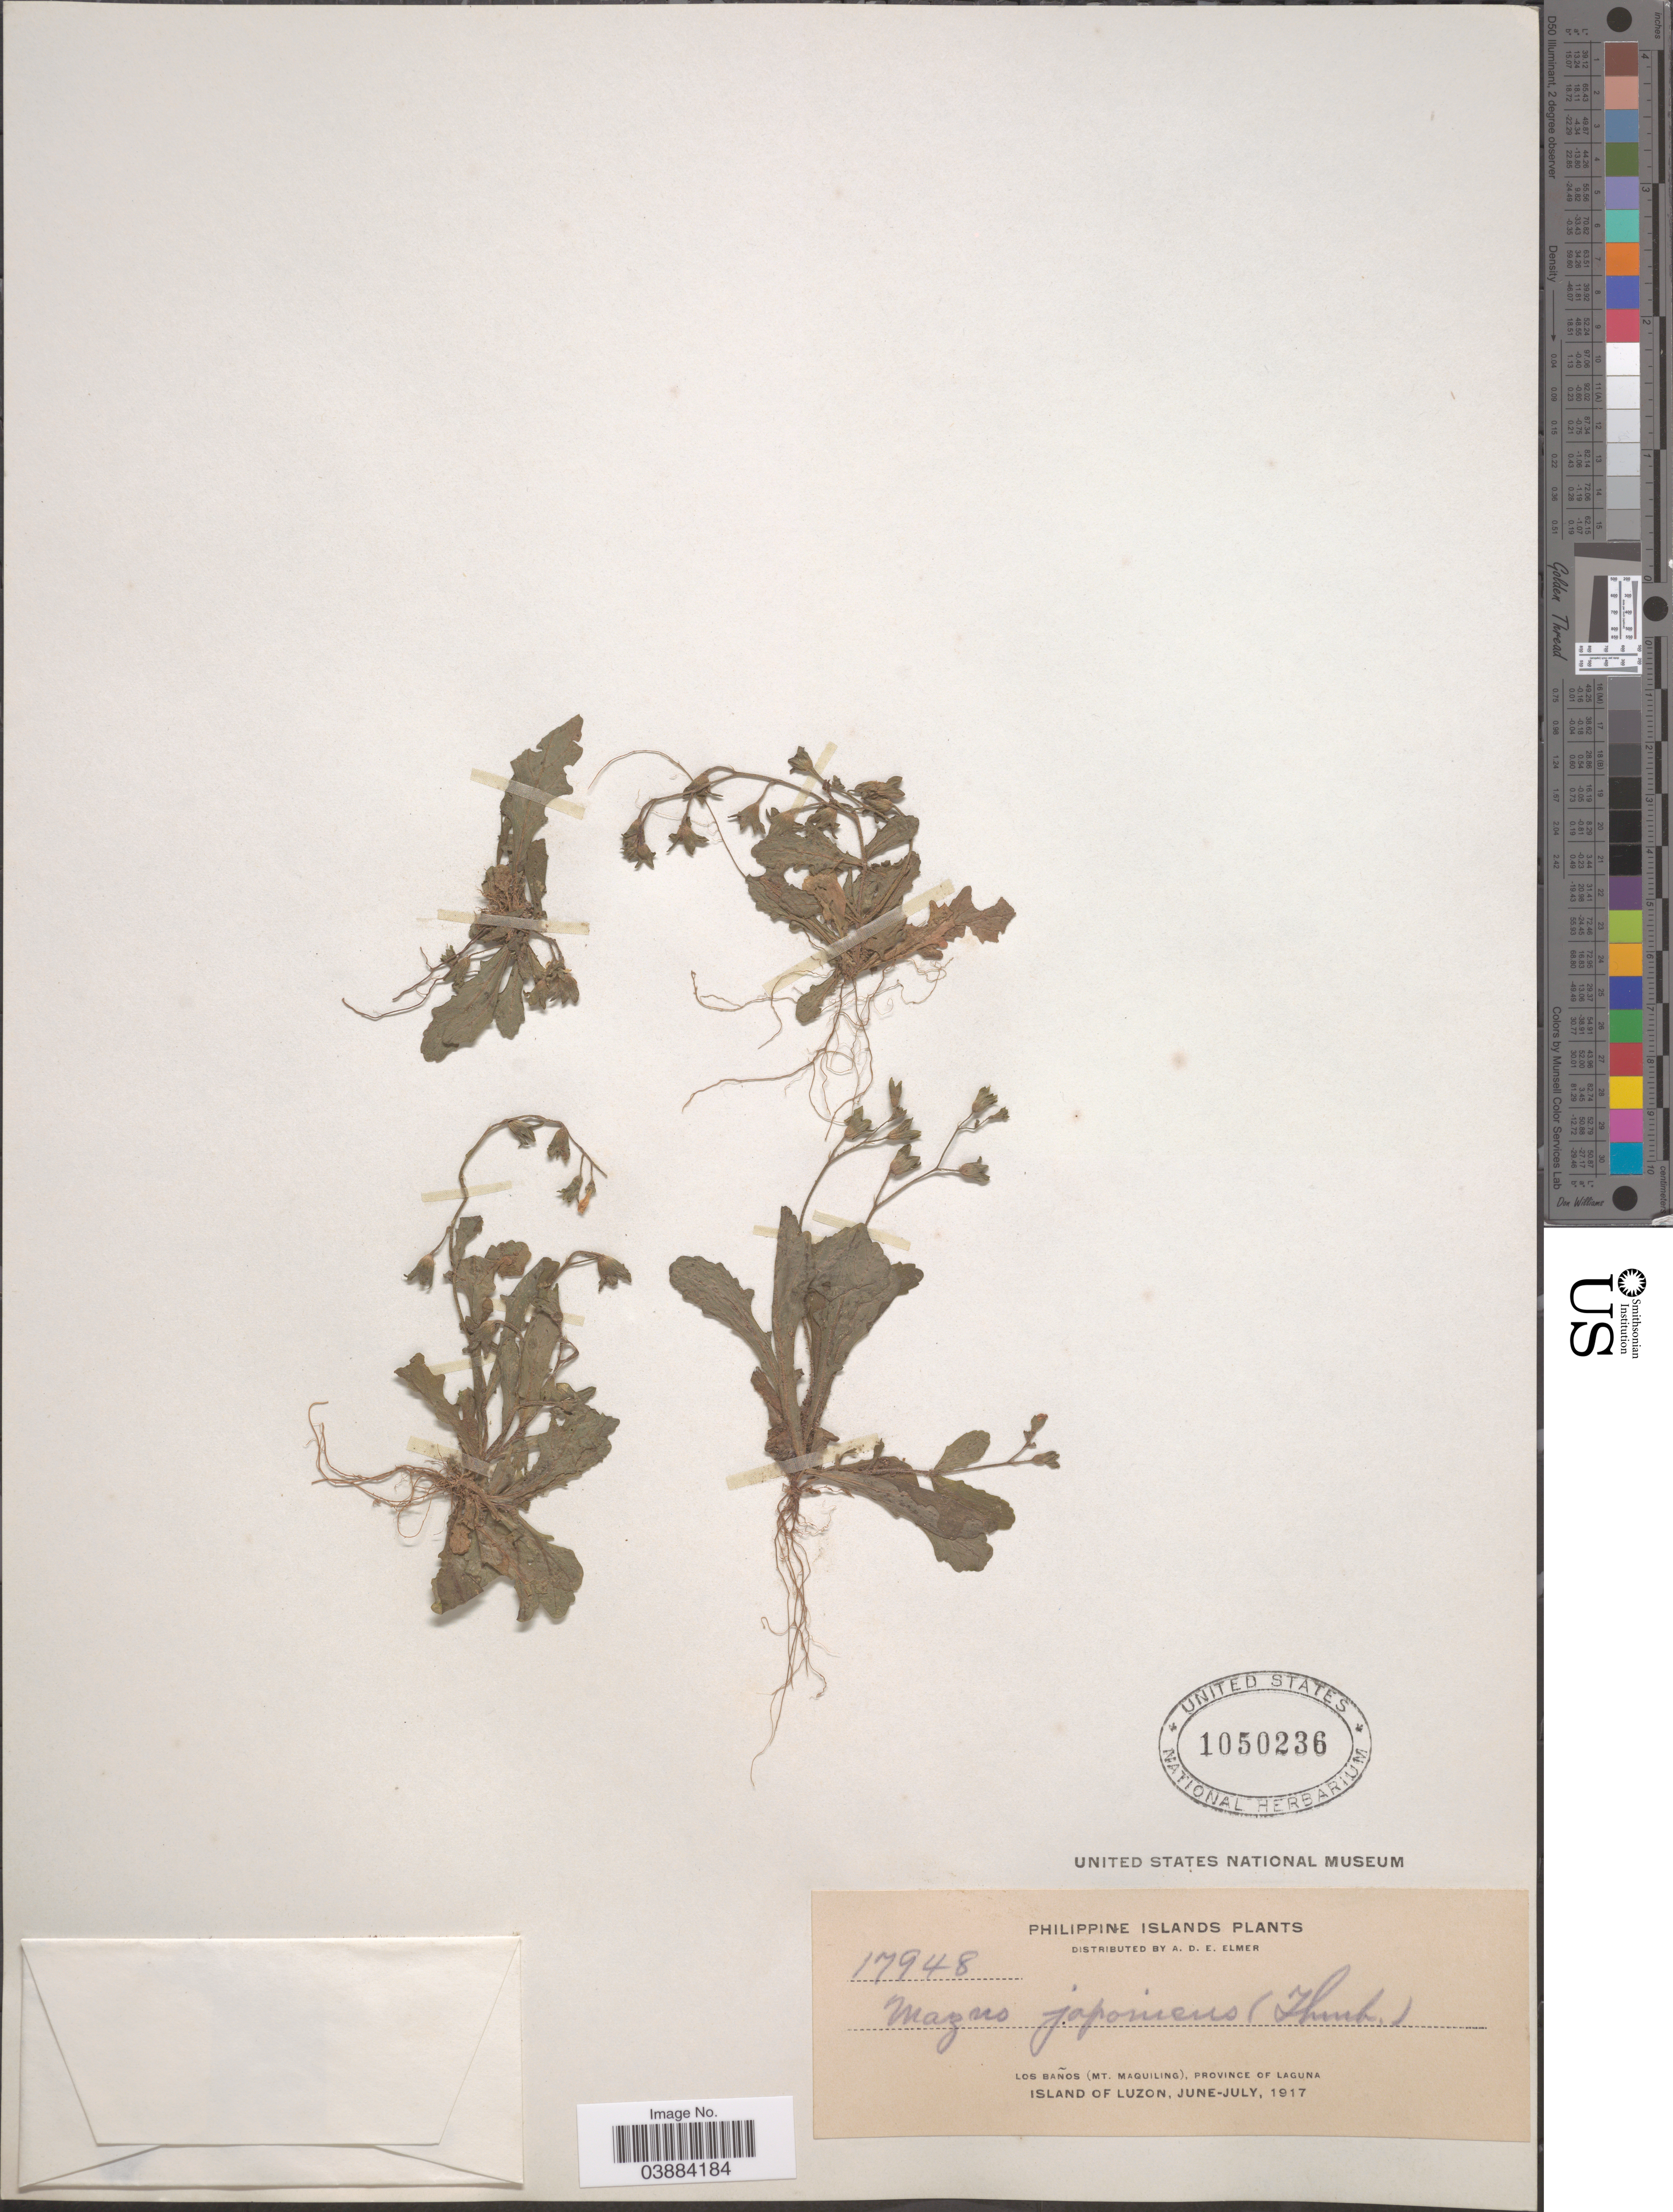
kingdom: Plantae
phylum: Tracheophyta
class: Magnoliopsida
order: Lamiales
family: Mazaceae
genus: Mazus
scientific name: Mazus rugosus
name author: Lour.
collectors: A. D. E. Elmer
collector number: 17948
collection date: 1917-06/1917-07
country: Philippines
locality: Los Baños (Mt. Maquiling), province of Laguna. Island of Luzon.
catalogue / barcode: US 1050236